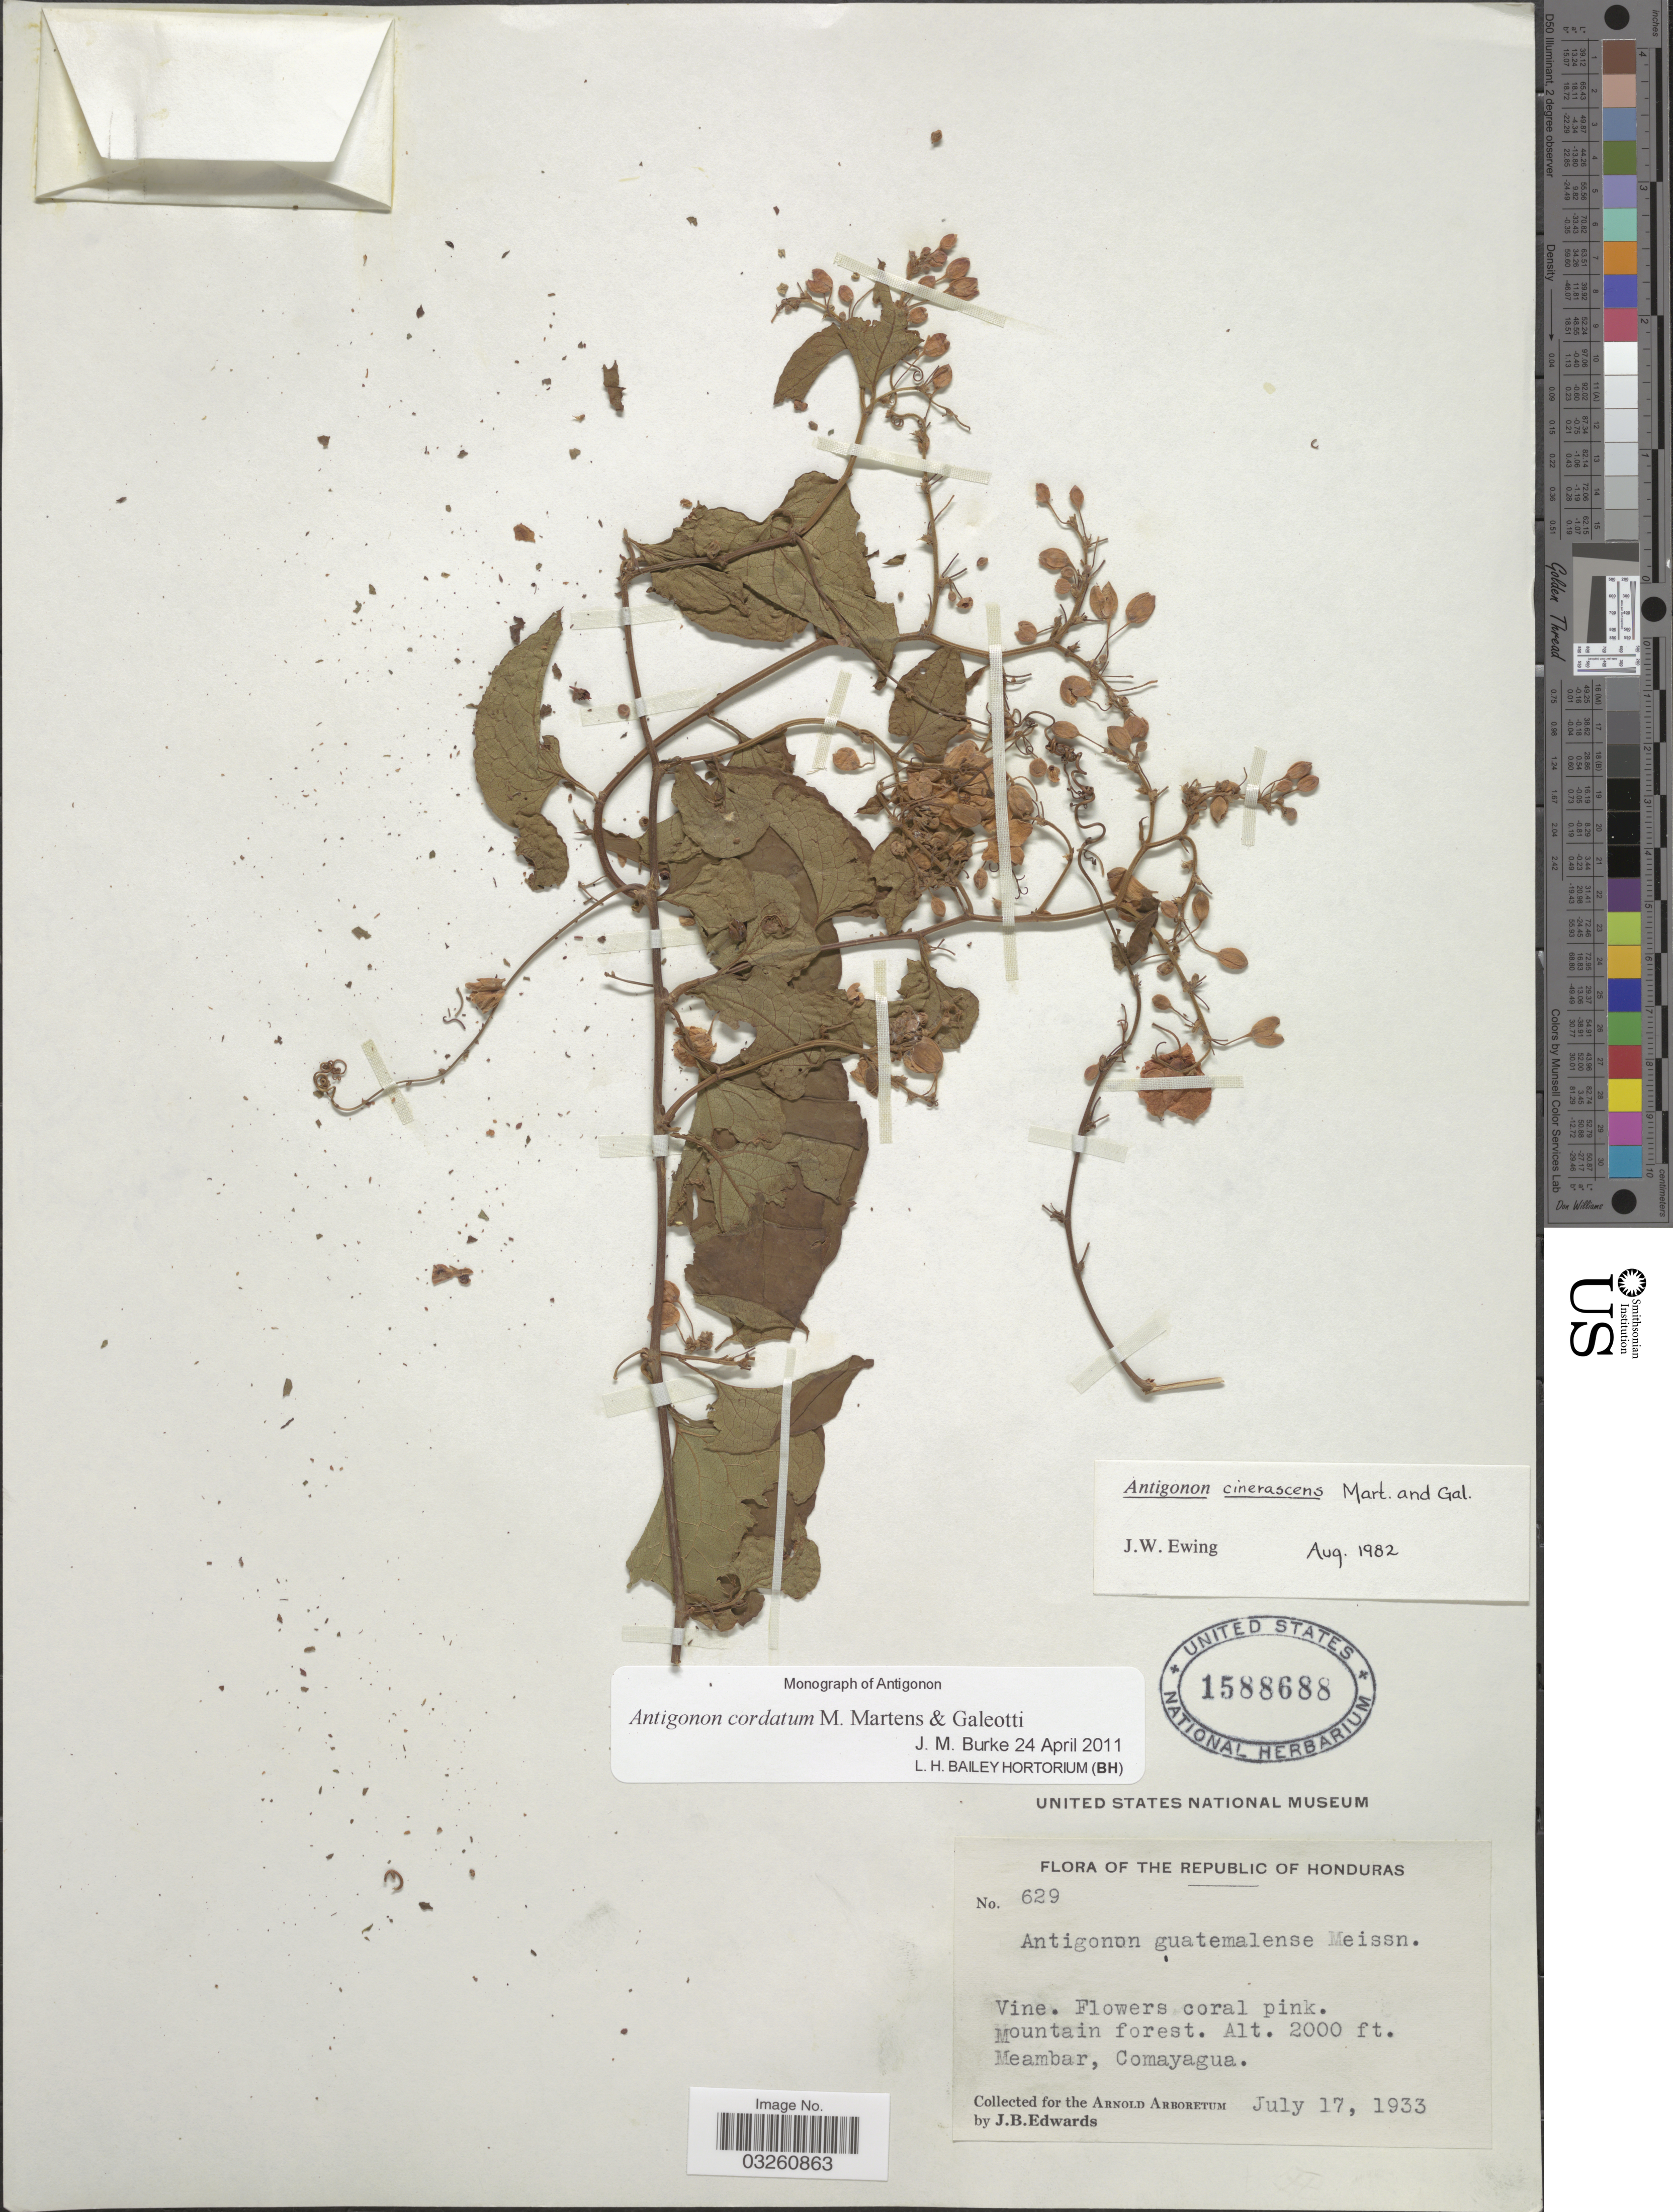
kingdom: Plantae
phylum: Tracheophyta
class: Magnoliopsida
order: Caryophyllales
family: Polygonaceae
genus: Antigonon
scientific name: Antigonon cordatum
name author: M. Martens & Galeotti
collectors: J. B. Edwards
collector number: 629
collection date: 1933-07-17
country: Honduras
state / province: Comayagua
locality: Republic of Honduras. Mountain forest. Meambar, Comayagua.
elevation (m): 610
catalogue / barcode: US 1588688